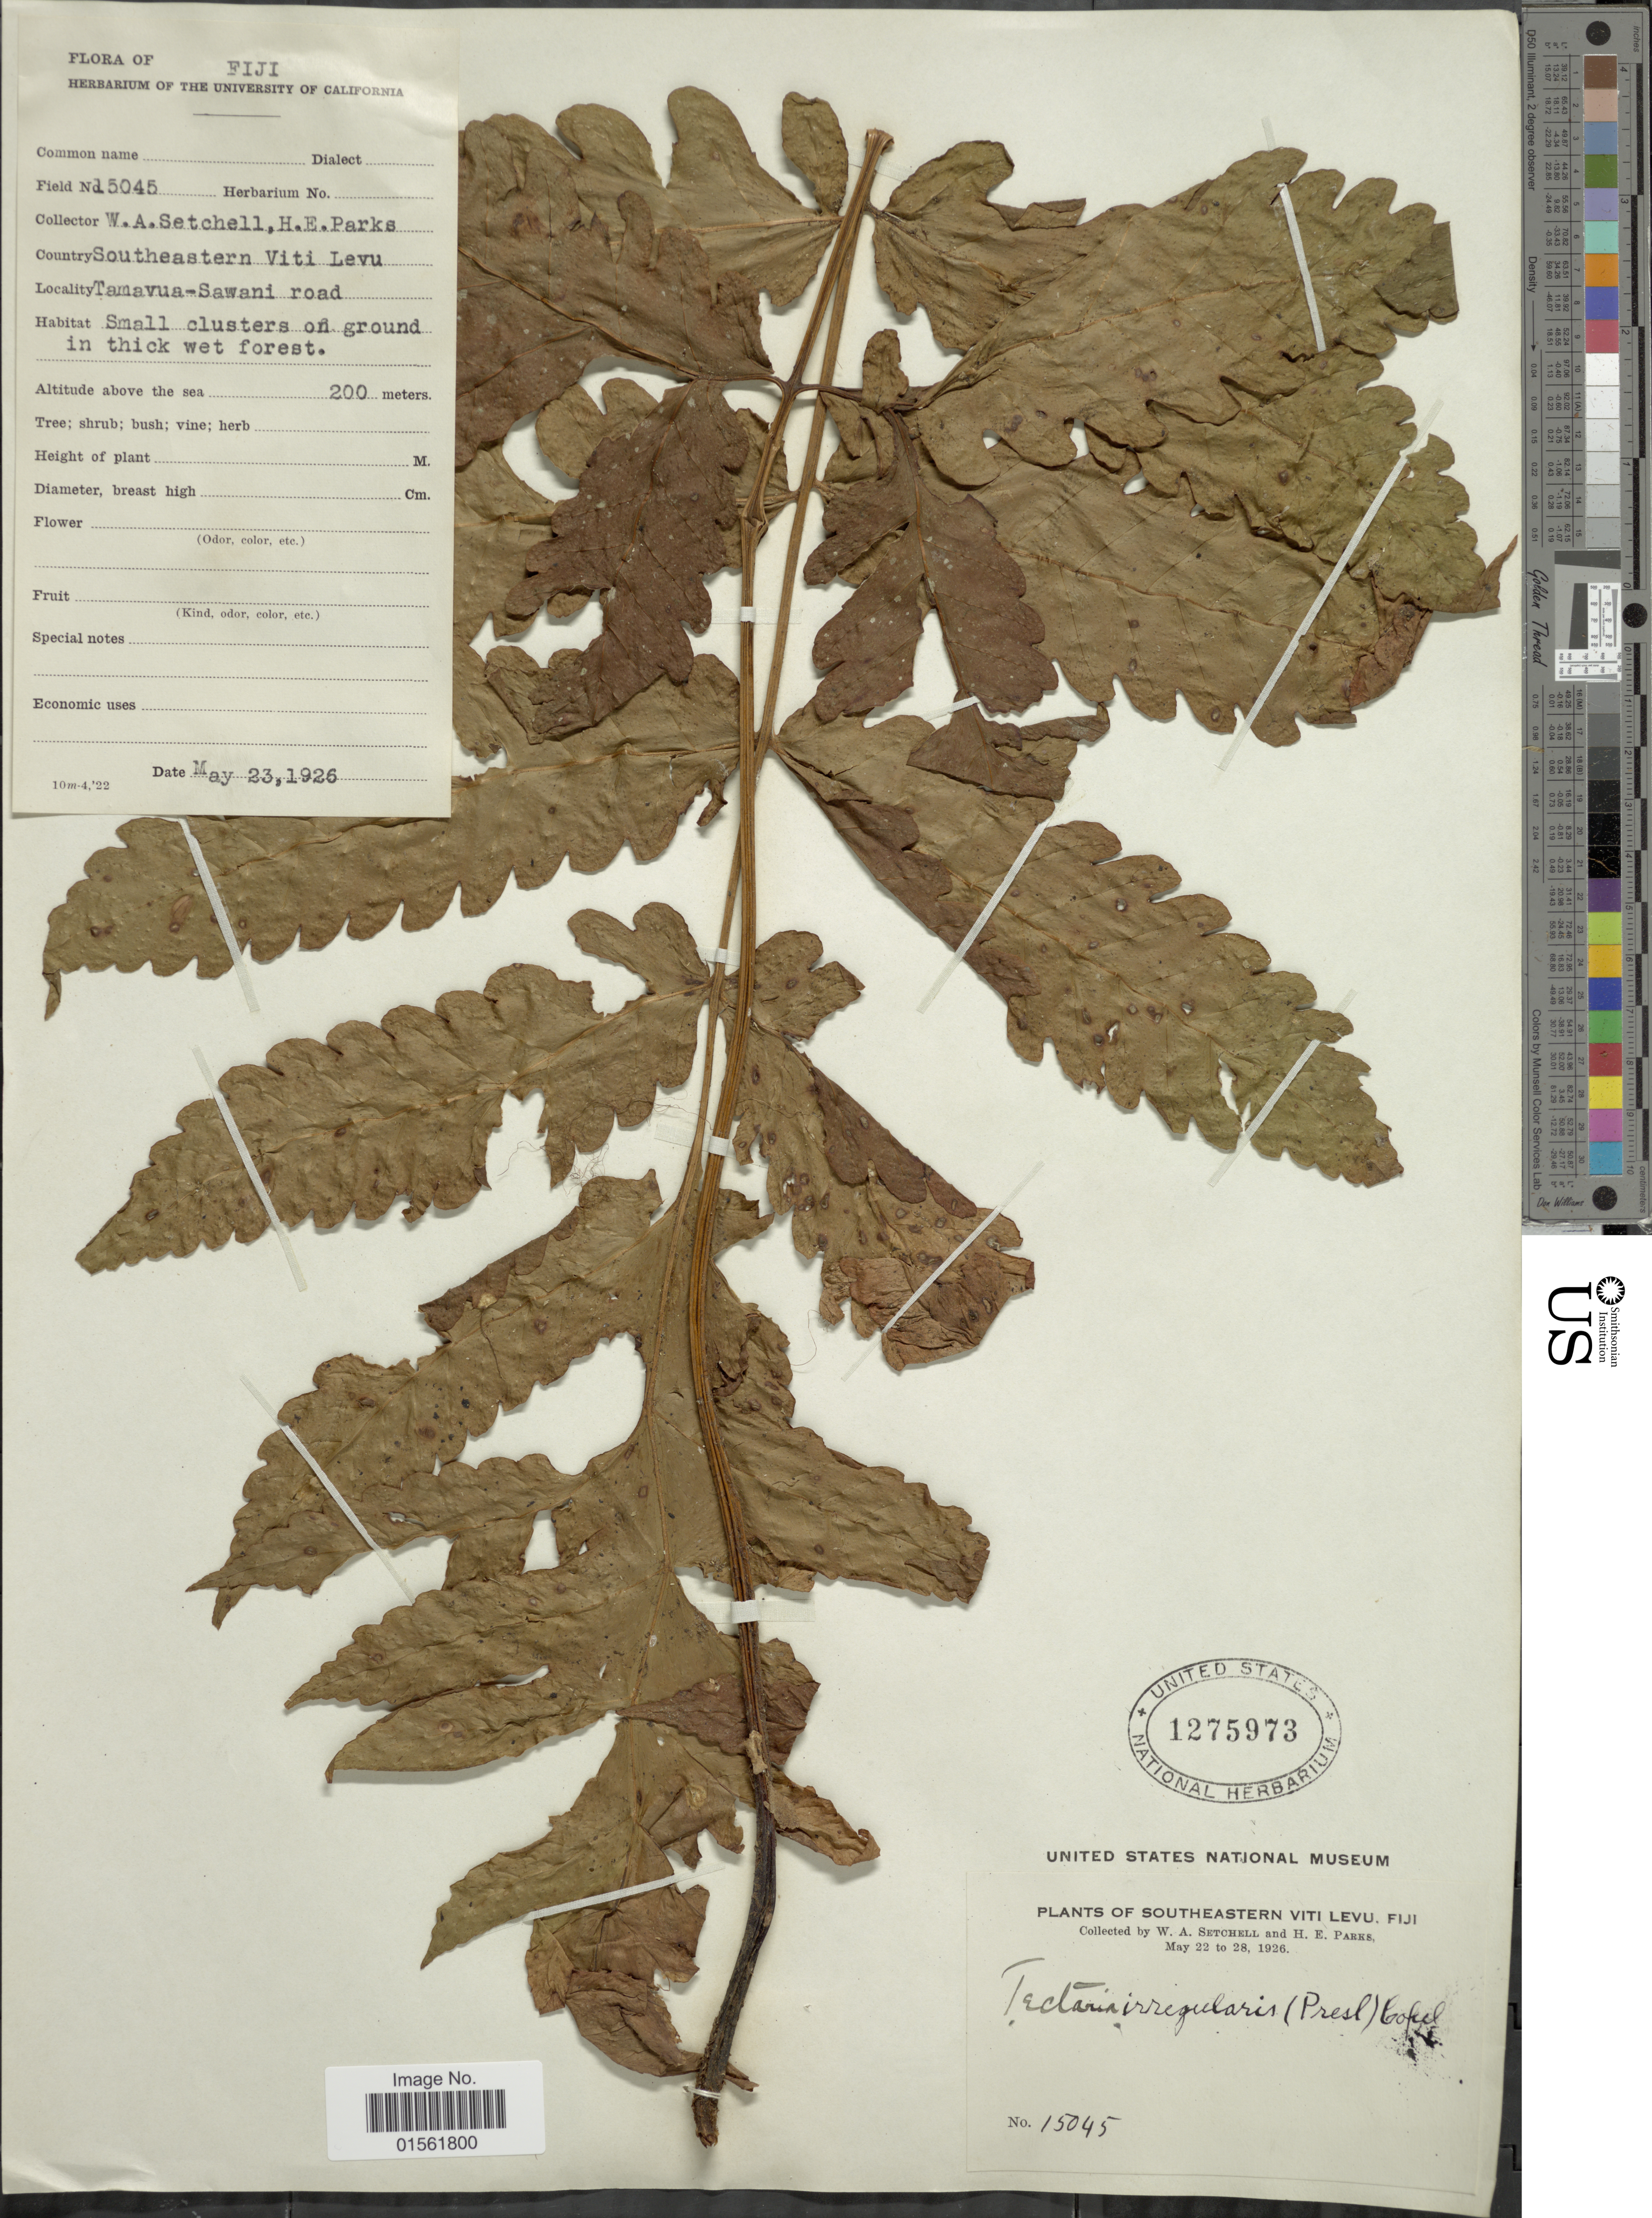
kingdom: Plantae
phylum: Tracheophyta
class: Polypodiopsida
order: Polypodiales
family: Dryopteridaceae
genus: Pleocnemia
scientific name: Pleocnemia irregularis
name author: (C. Presl) Holttum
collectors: W. Setchell & H. E. Parks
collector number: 15045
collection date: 1926-05-23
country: Fiji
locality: Southeastern Viti Levu. Tamavua-Sawani road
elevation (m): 200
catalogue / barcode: US 1275973